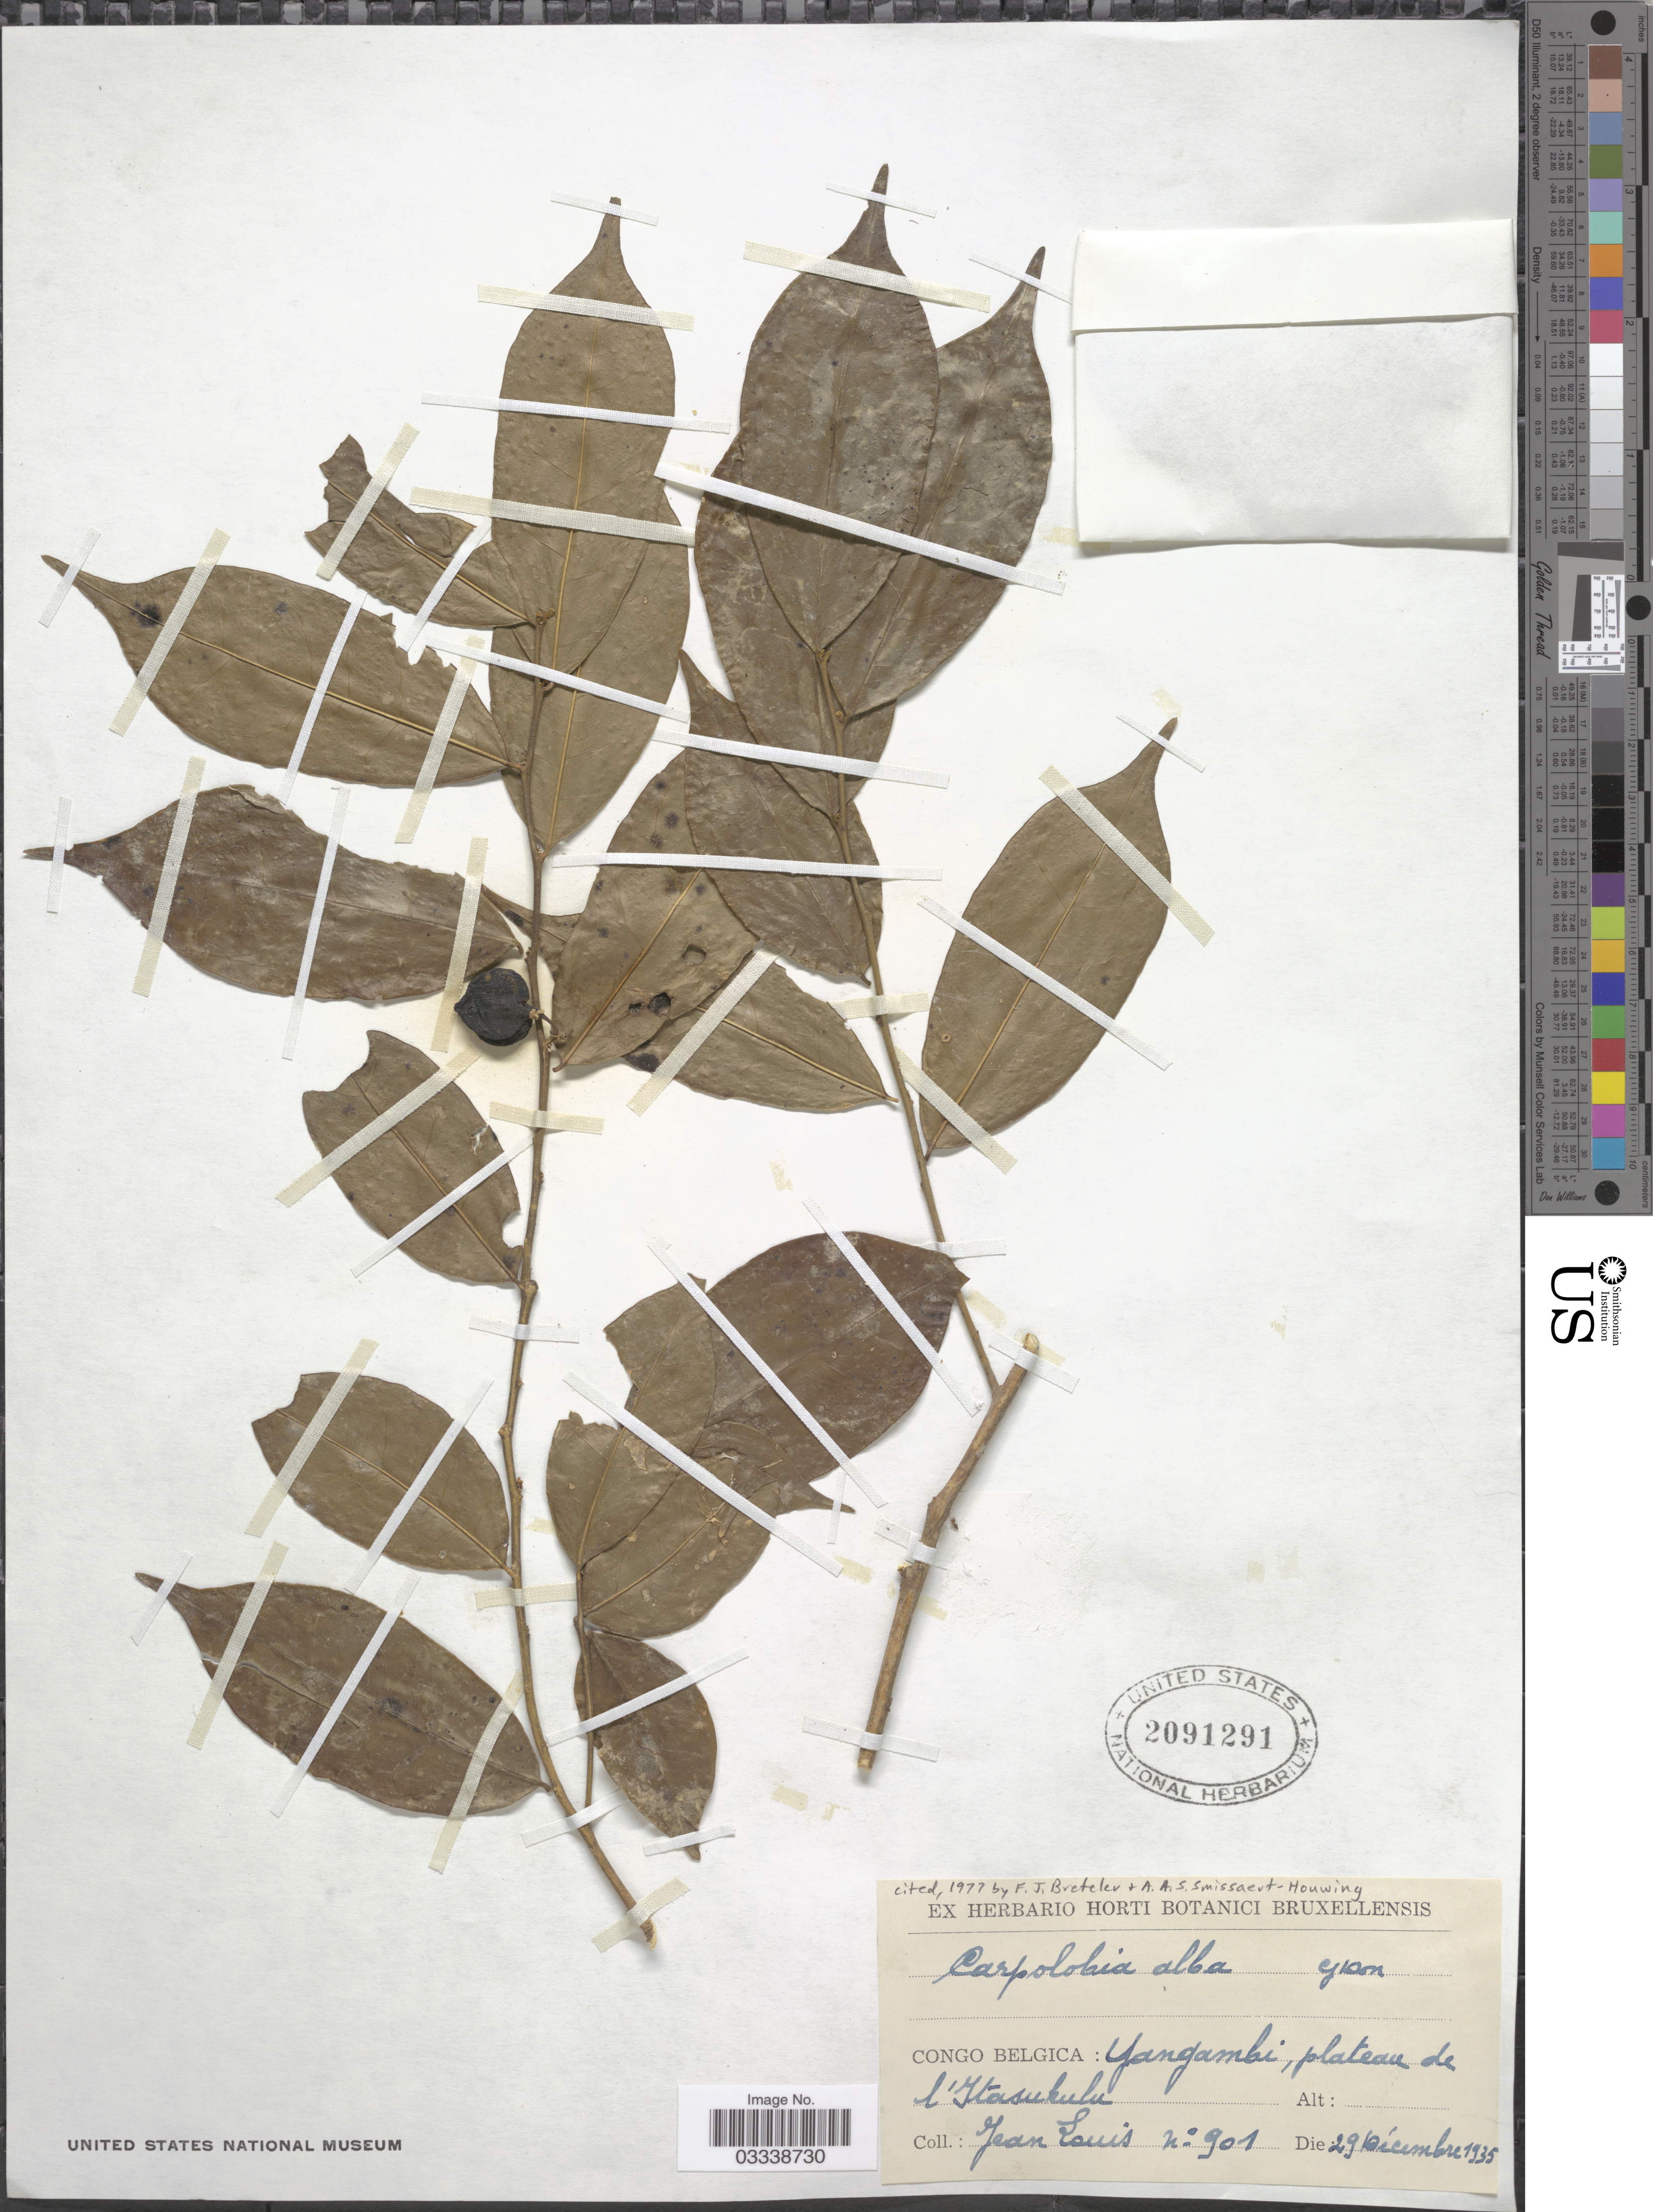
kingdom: Plantae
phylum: Tracheophyta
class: Magnoliopsida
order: Fabales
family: Polygalaceae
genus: Carpolobia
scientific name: Carpolobia alba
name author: G. Don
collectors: J. Louis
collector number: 901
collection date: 1935-12-29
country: Congo, Democratic Republic of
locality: Congo Belgica: Yangambi, plateau de l'Itasukulu.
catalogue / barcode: US 2091291